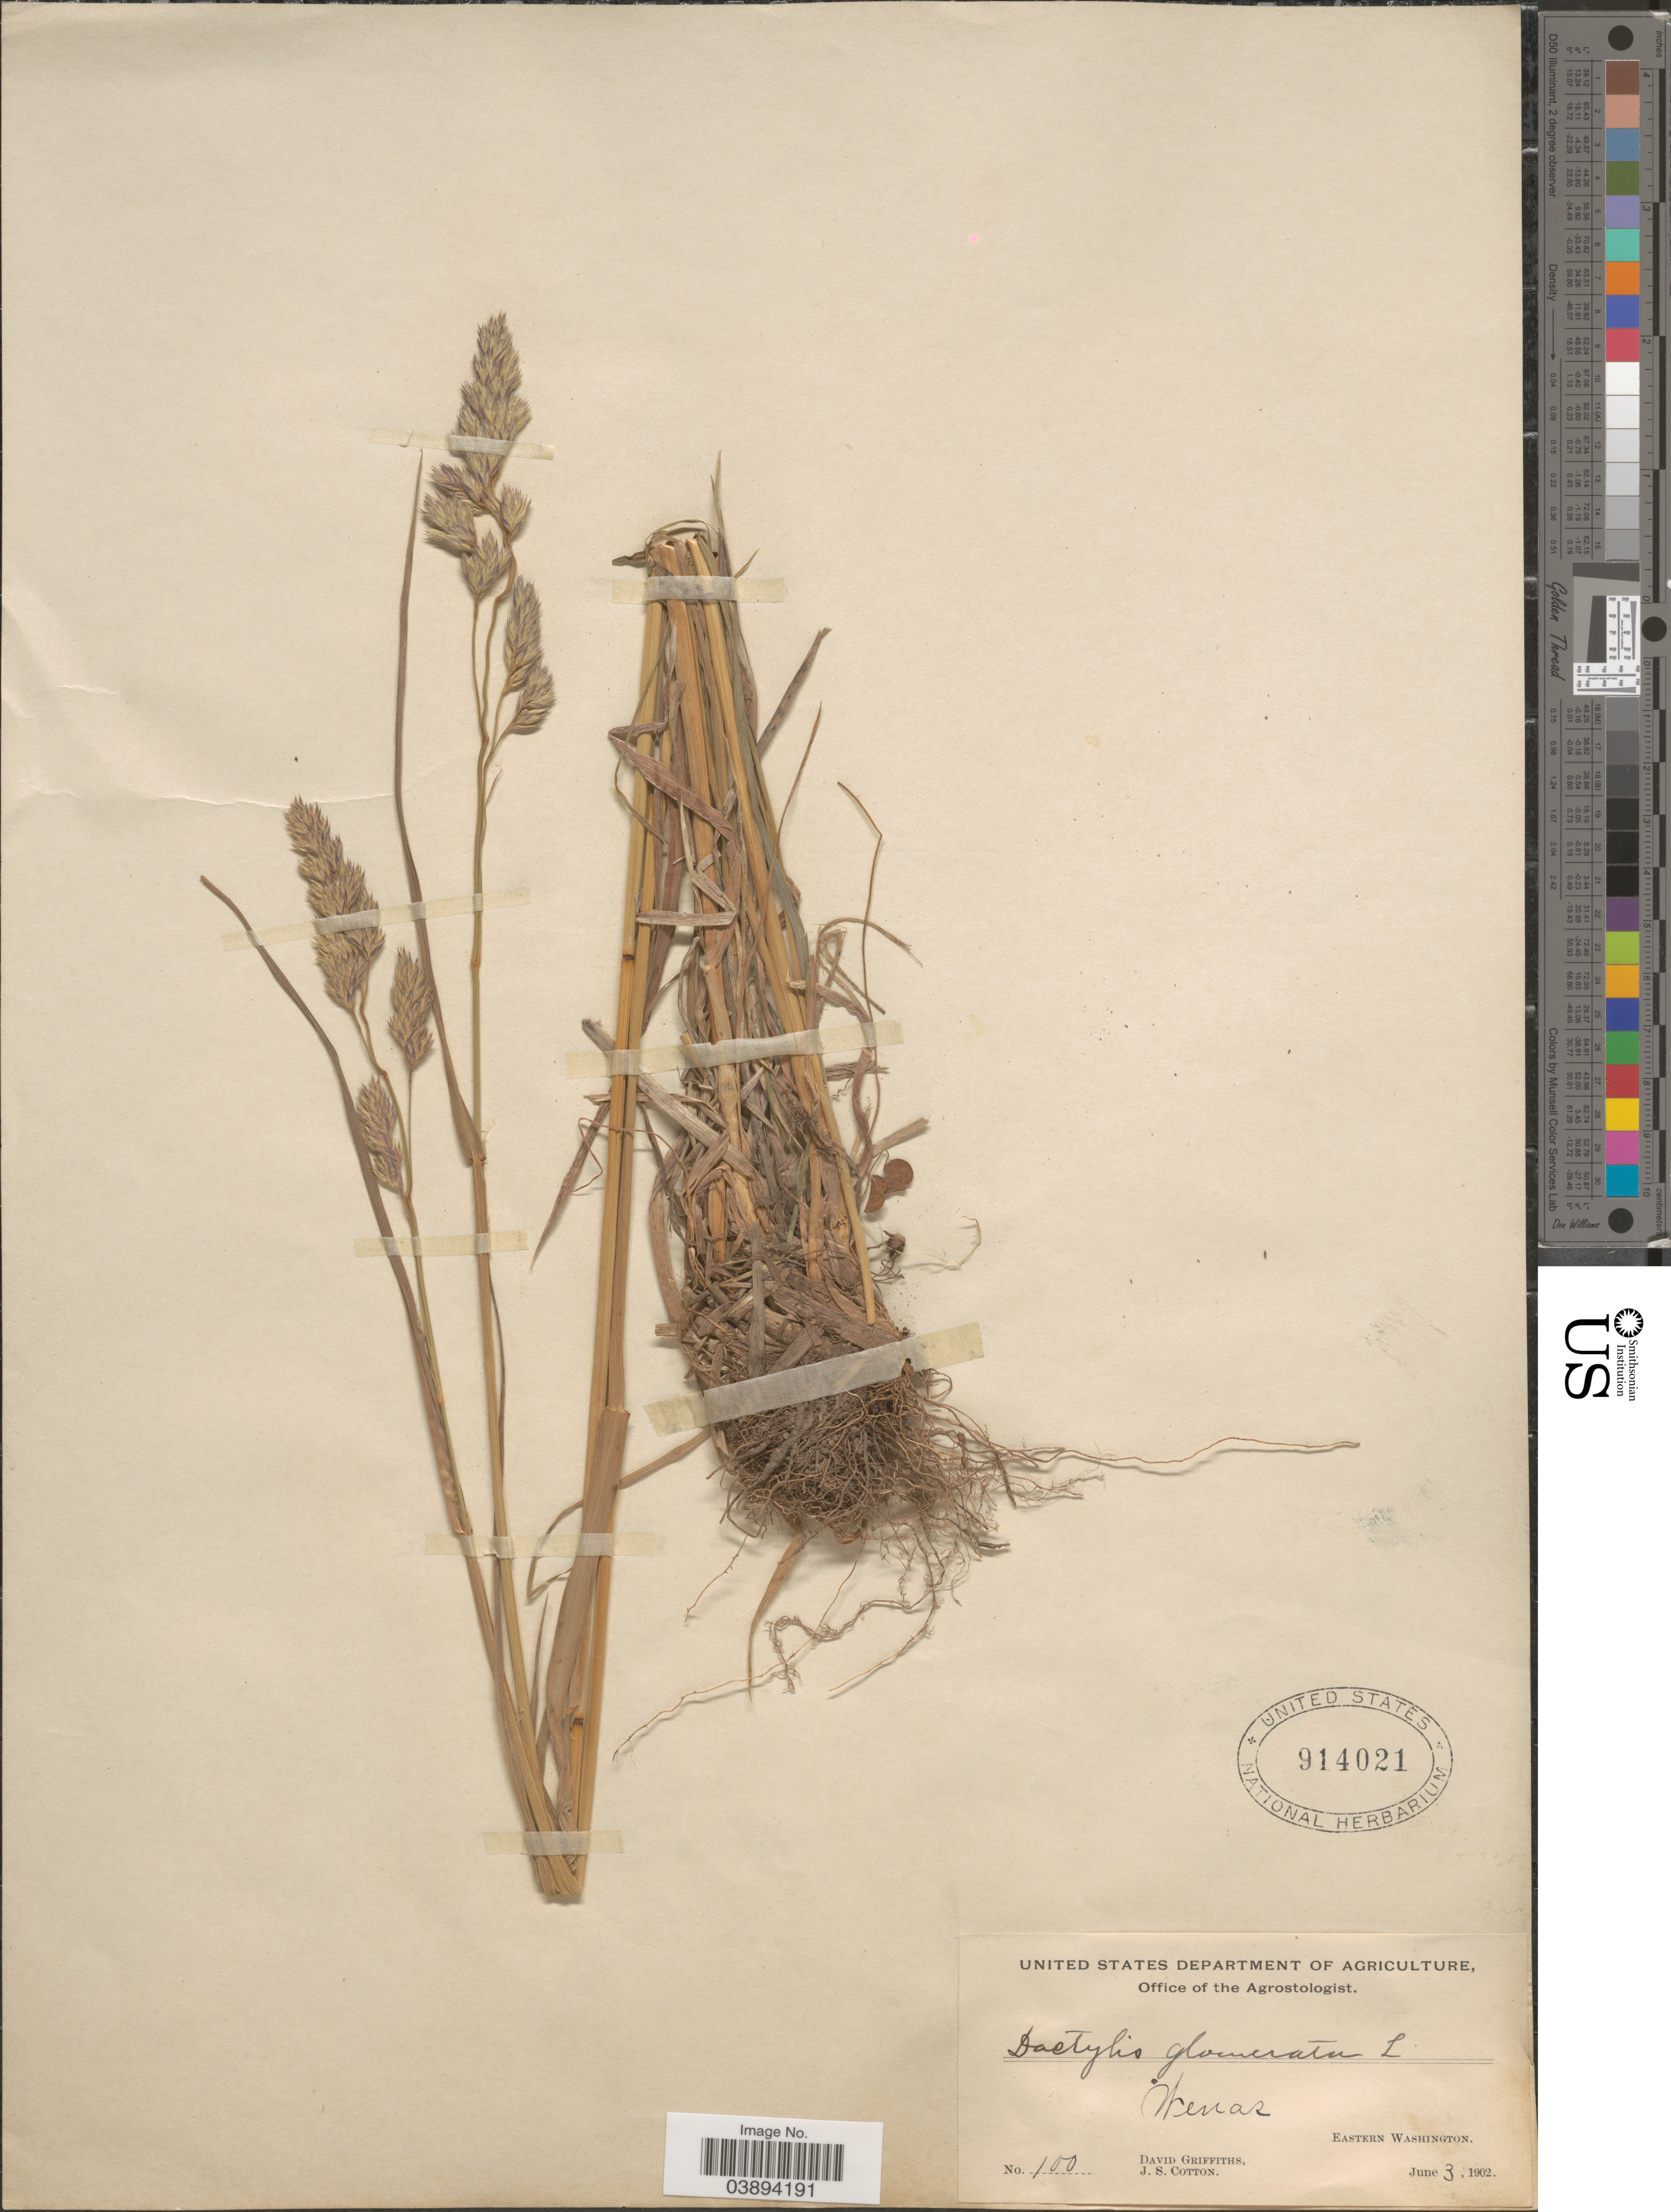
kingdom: Plantae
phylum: Tracheophyta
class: Liliopsida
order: Poales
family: Poaceae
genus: Dactylis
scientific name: Dactylis glomerata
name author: L.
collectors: D. Griffiths & J. S. Cotton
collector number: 100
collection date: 1902-06-03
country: United States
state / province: Washington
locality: Wenas. Eastern Washington.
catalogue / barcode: US 914021